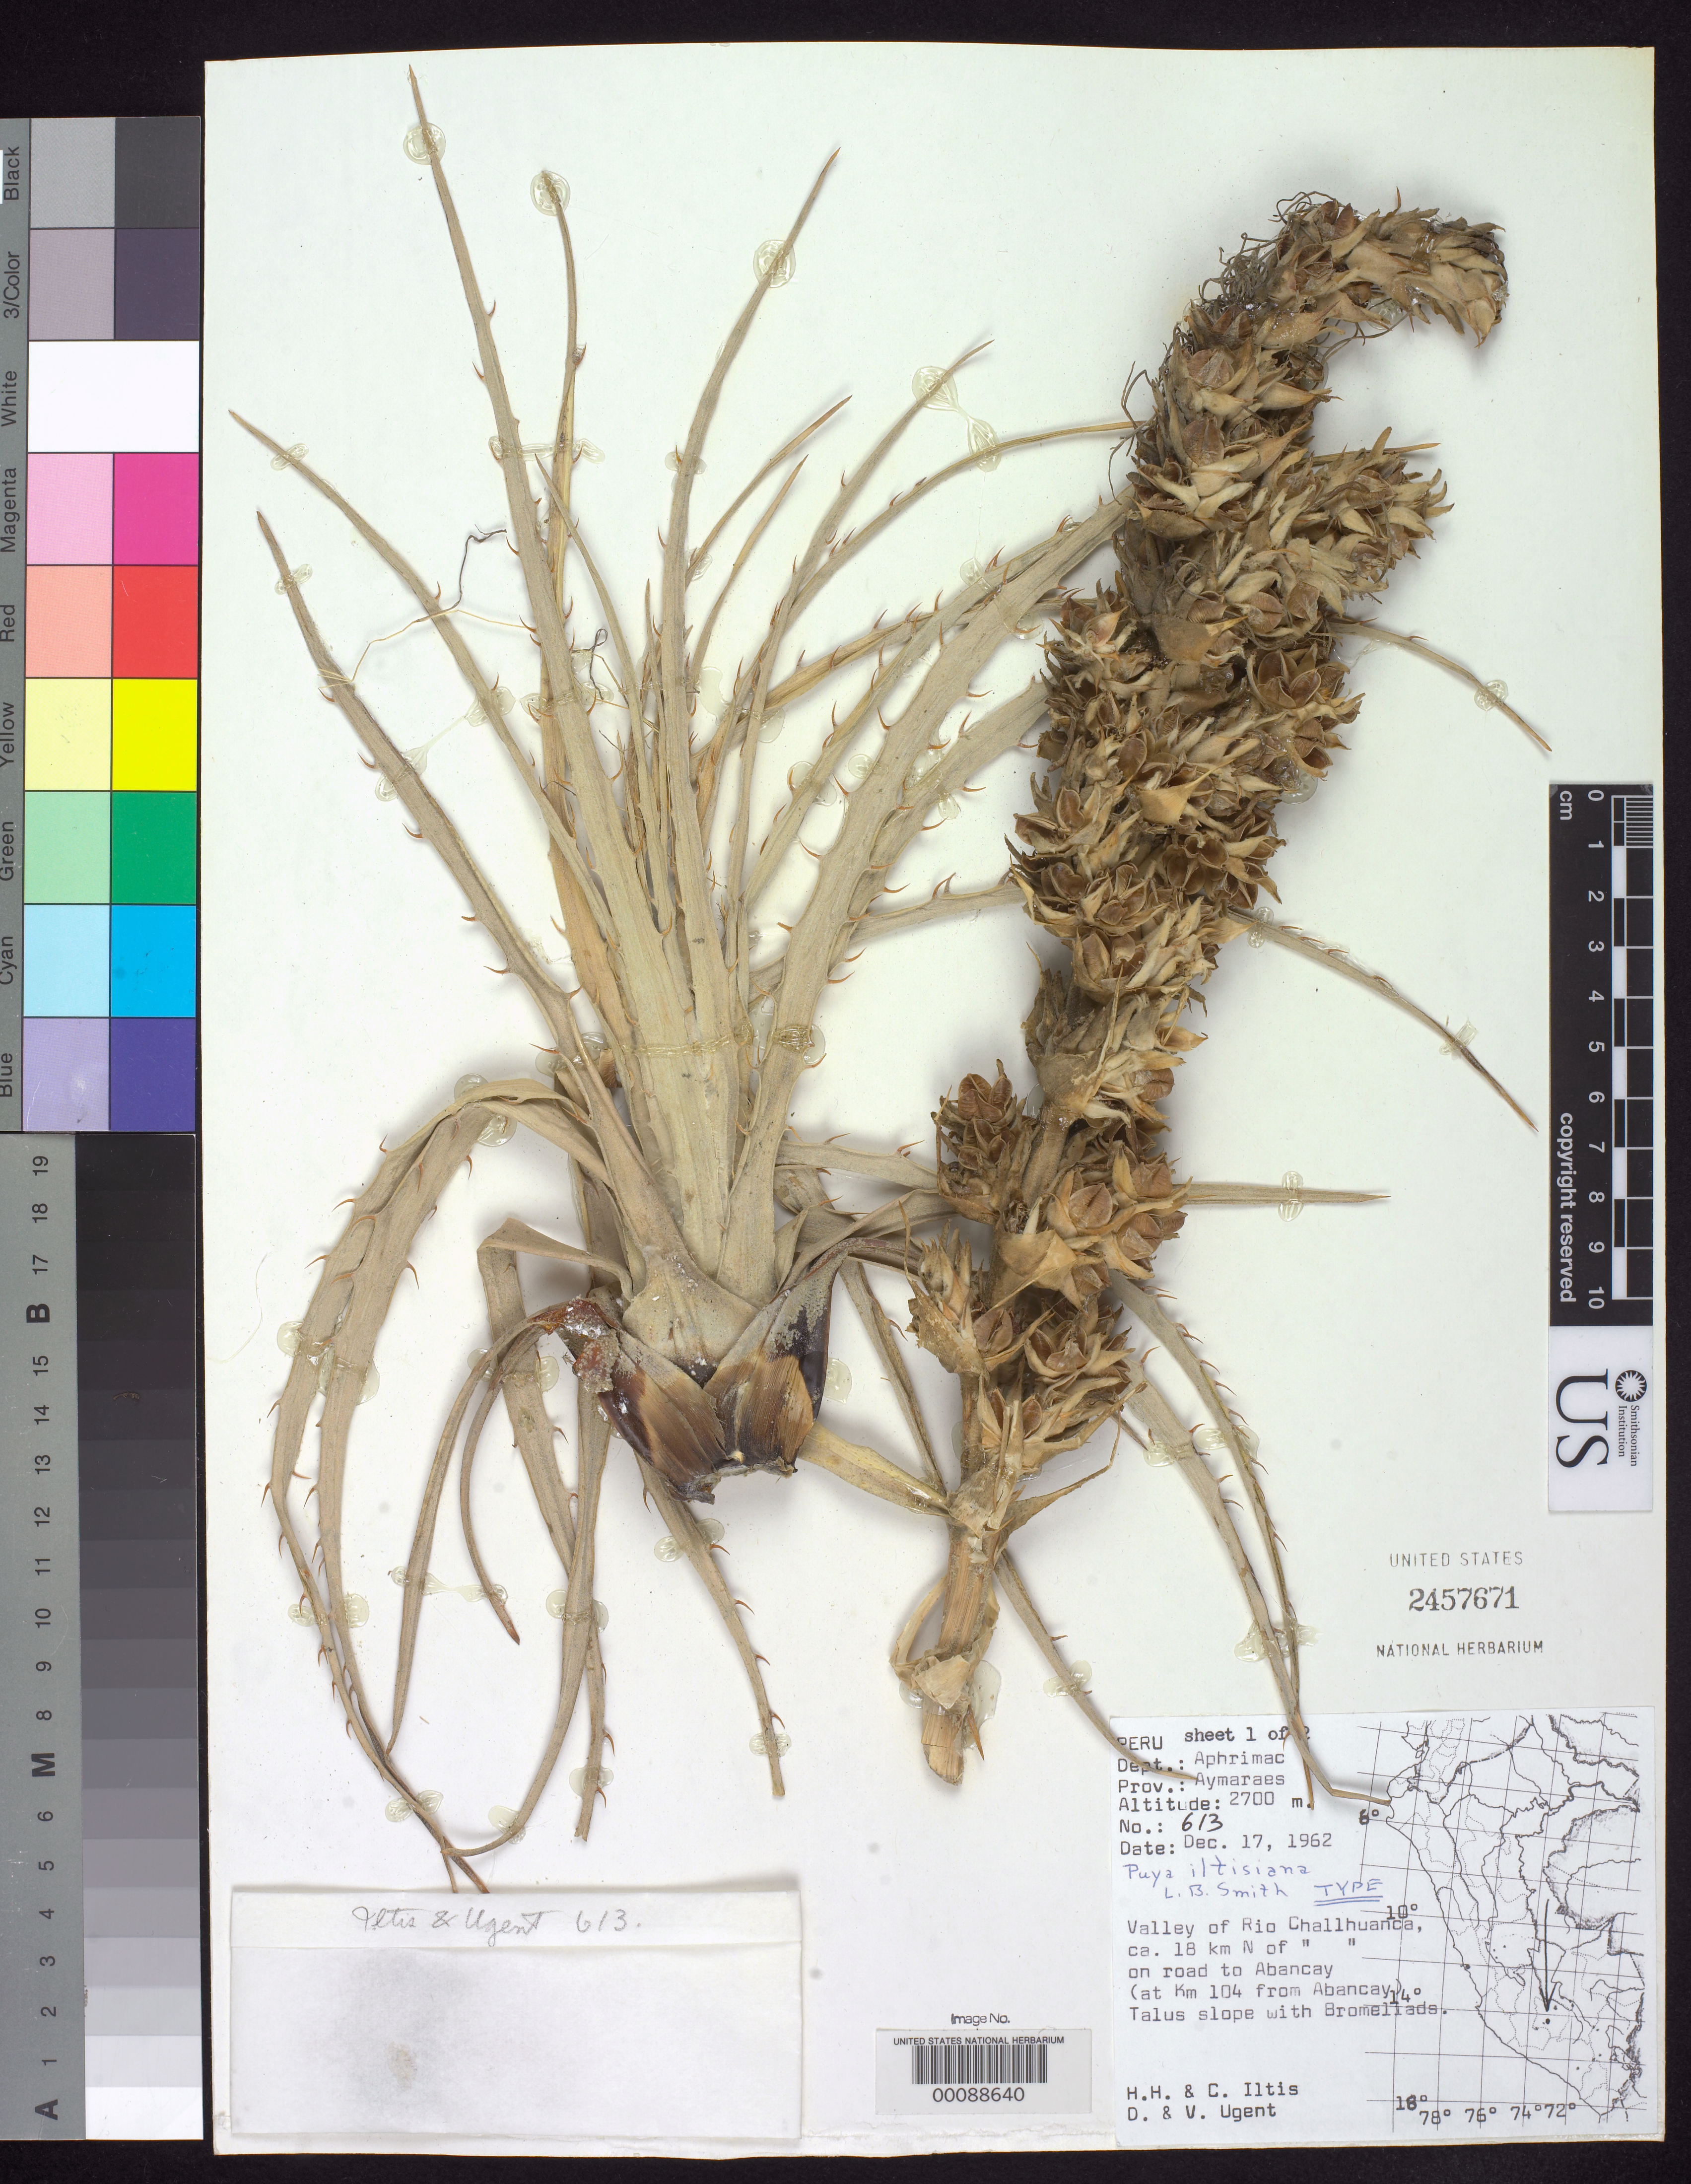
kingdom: Plantae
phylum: Tracheophyta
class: Liliopsida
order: Poales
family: Bromeliaceae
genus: Puya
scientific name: Puya iltisiana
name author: L.B. Sm.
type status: Holotype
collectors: H. H. Iltis, C. M Iltis, D. Ugent & V. Ugent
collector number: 613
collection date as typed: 17 Dec 1962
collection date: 1962-12-17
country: Peru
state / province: Apurímac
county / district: Aymaraes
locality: valley of Río Challhuanca, road to Abancay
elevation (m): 2700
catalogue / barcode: US 2457671